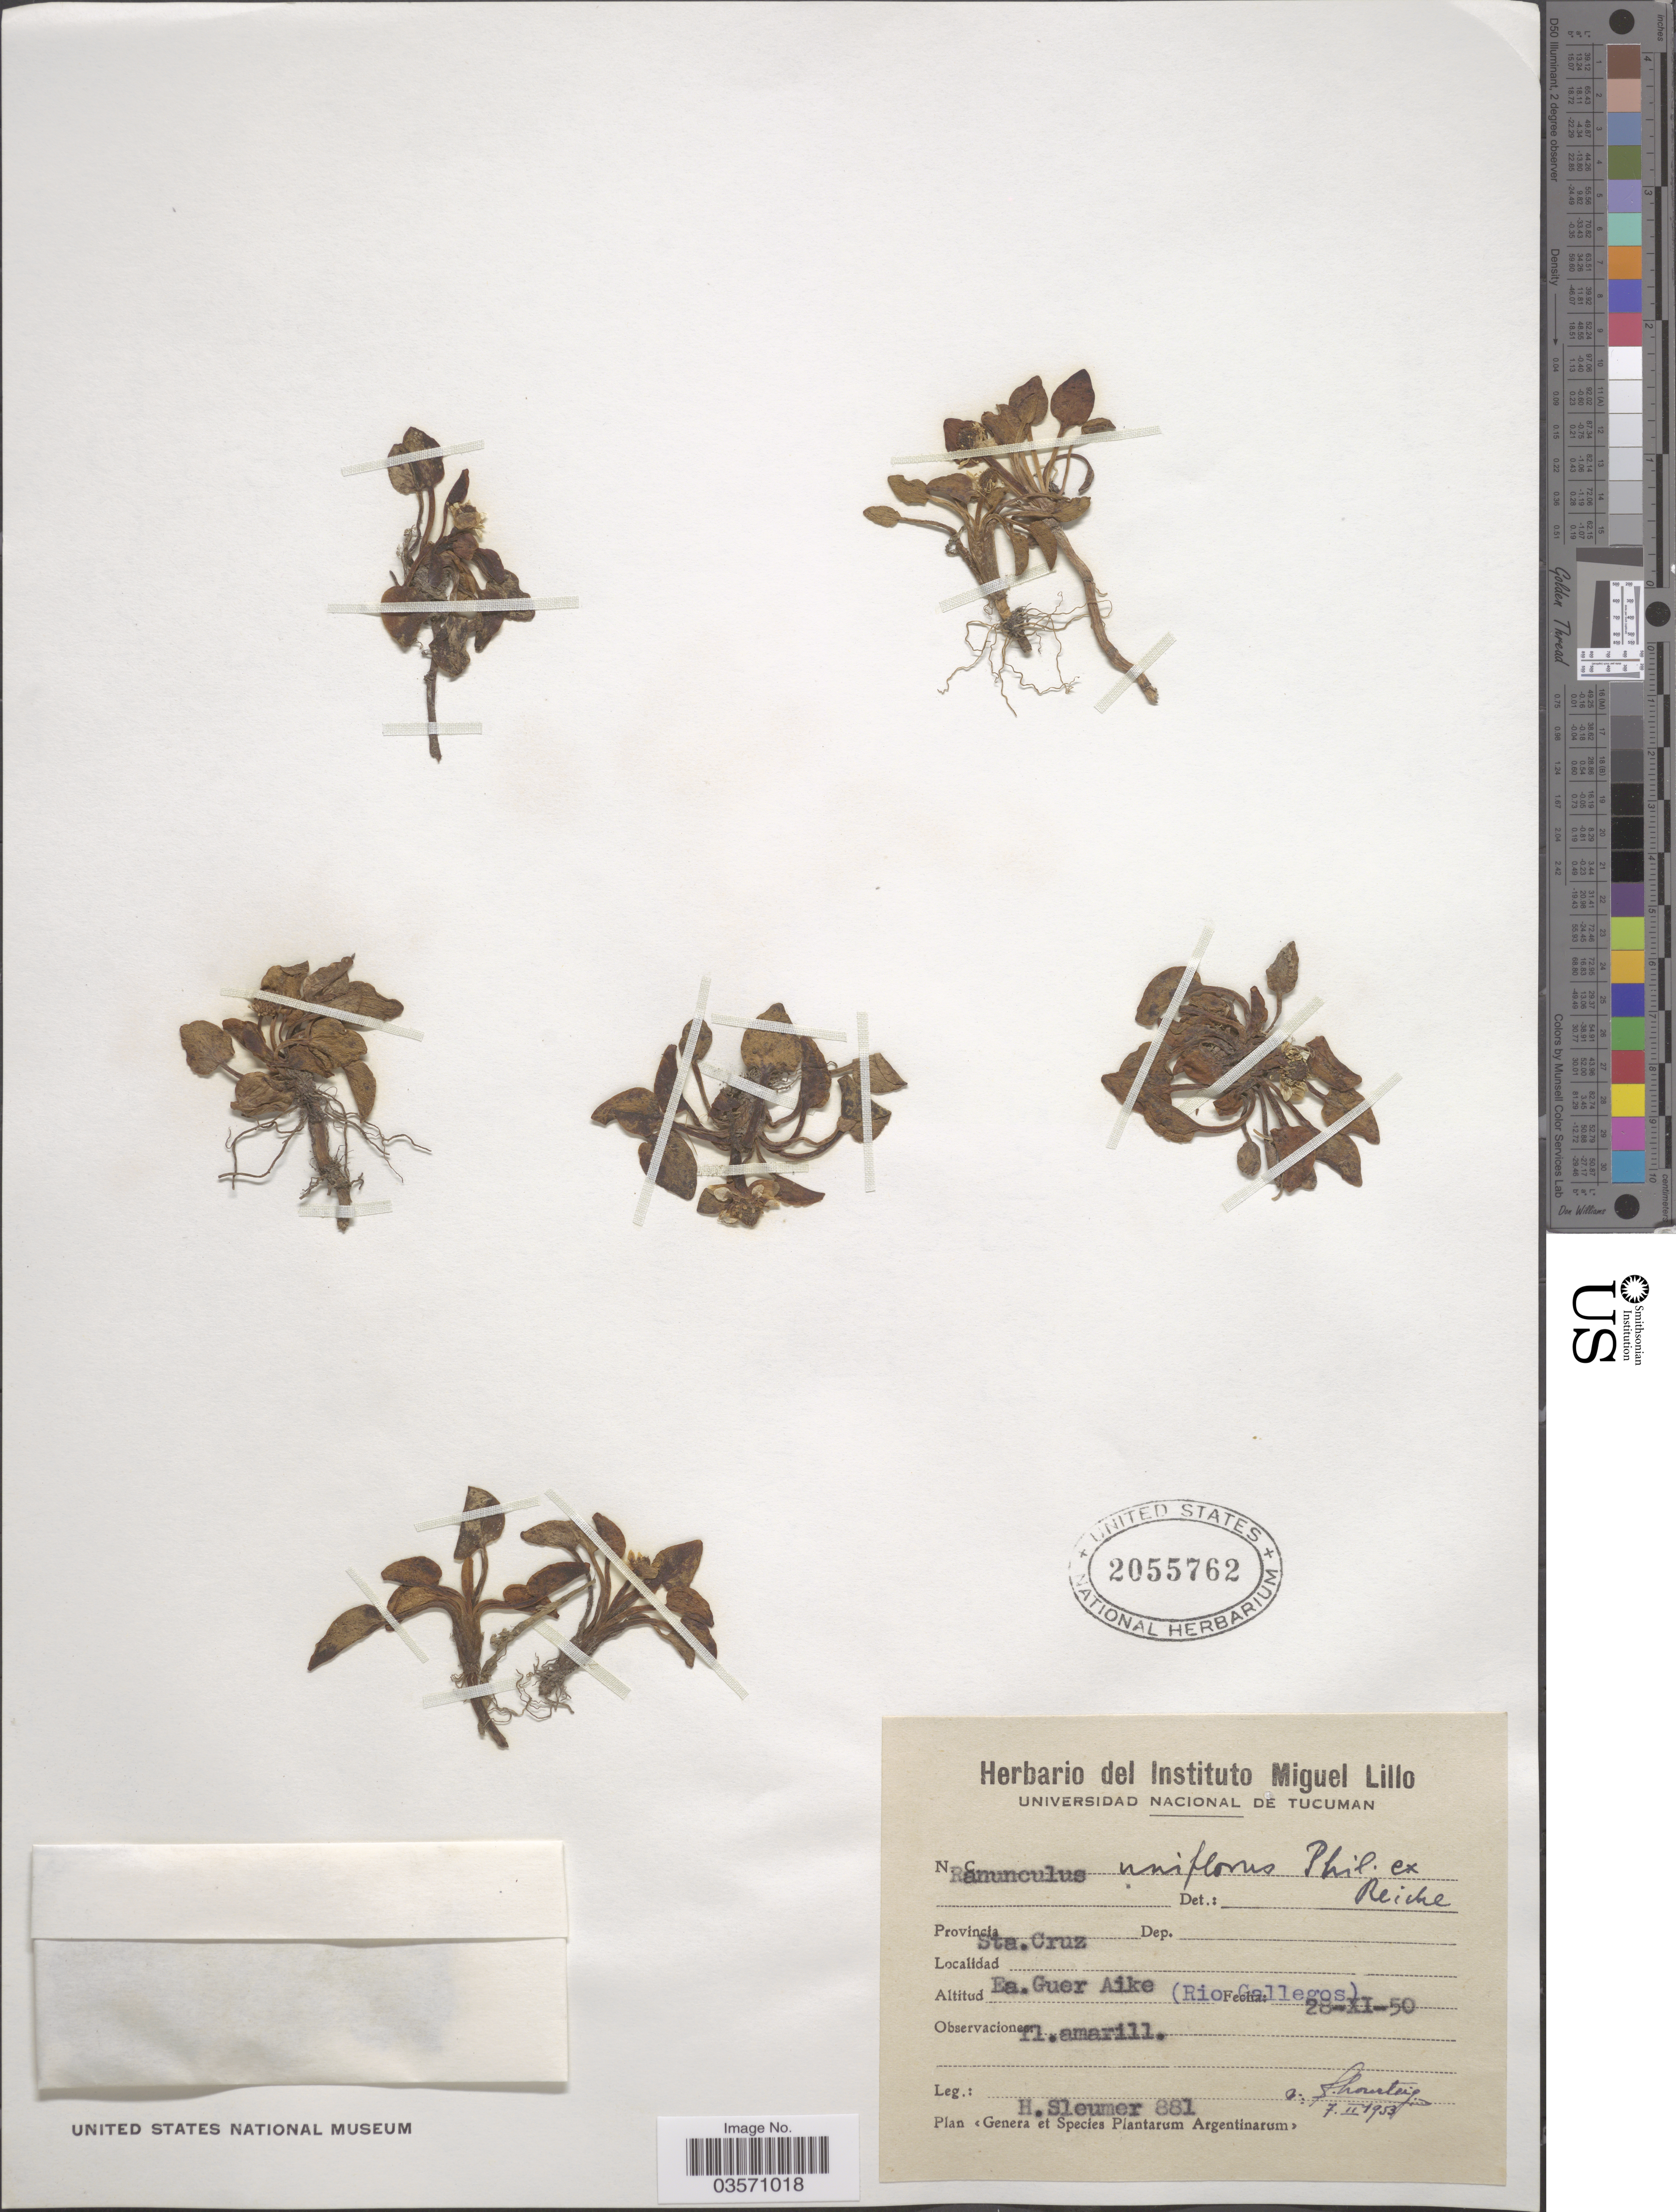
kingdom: Plantae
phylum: Tracheophyta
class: Magnoliopsida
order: Ranunculales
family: Ranunculaceae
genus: Ranunculus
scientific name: Ranunculus uniflorus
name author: Phil. ex Reiche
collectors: H. O. Sleumer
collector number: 881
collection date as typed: Transcribed d/m/y: 28/11/50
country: Argentina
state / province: Santa Cruz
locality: Ea. Guer Aike (Rio Gallegos).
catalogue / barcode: US 2055762